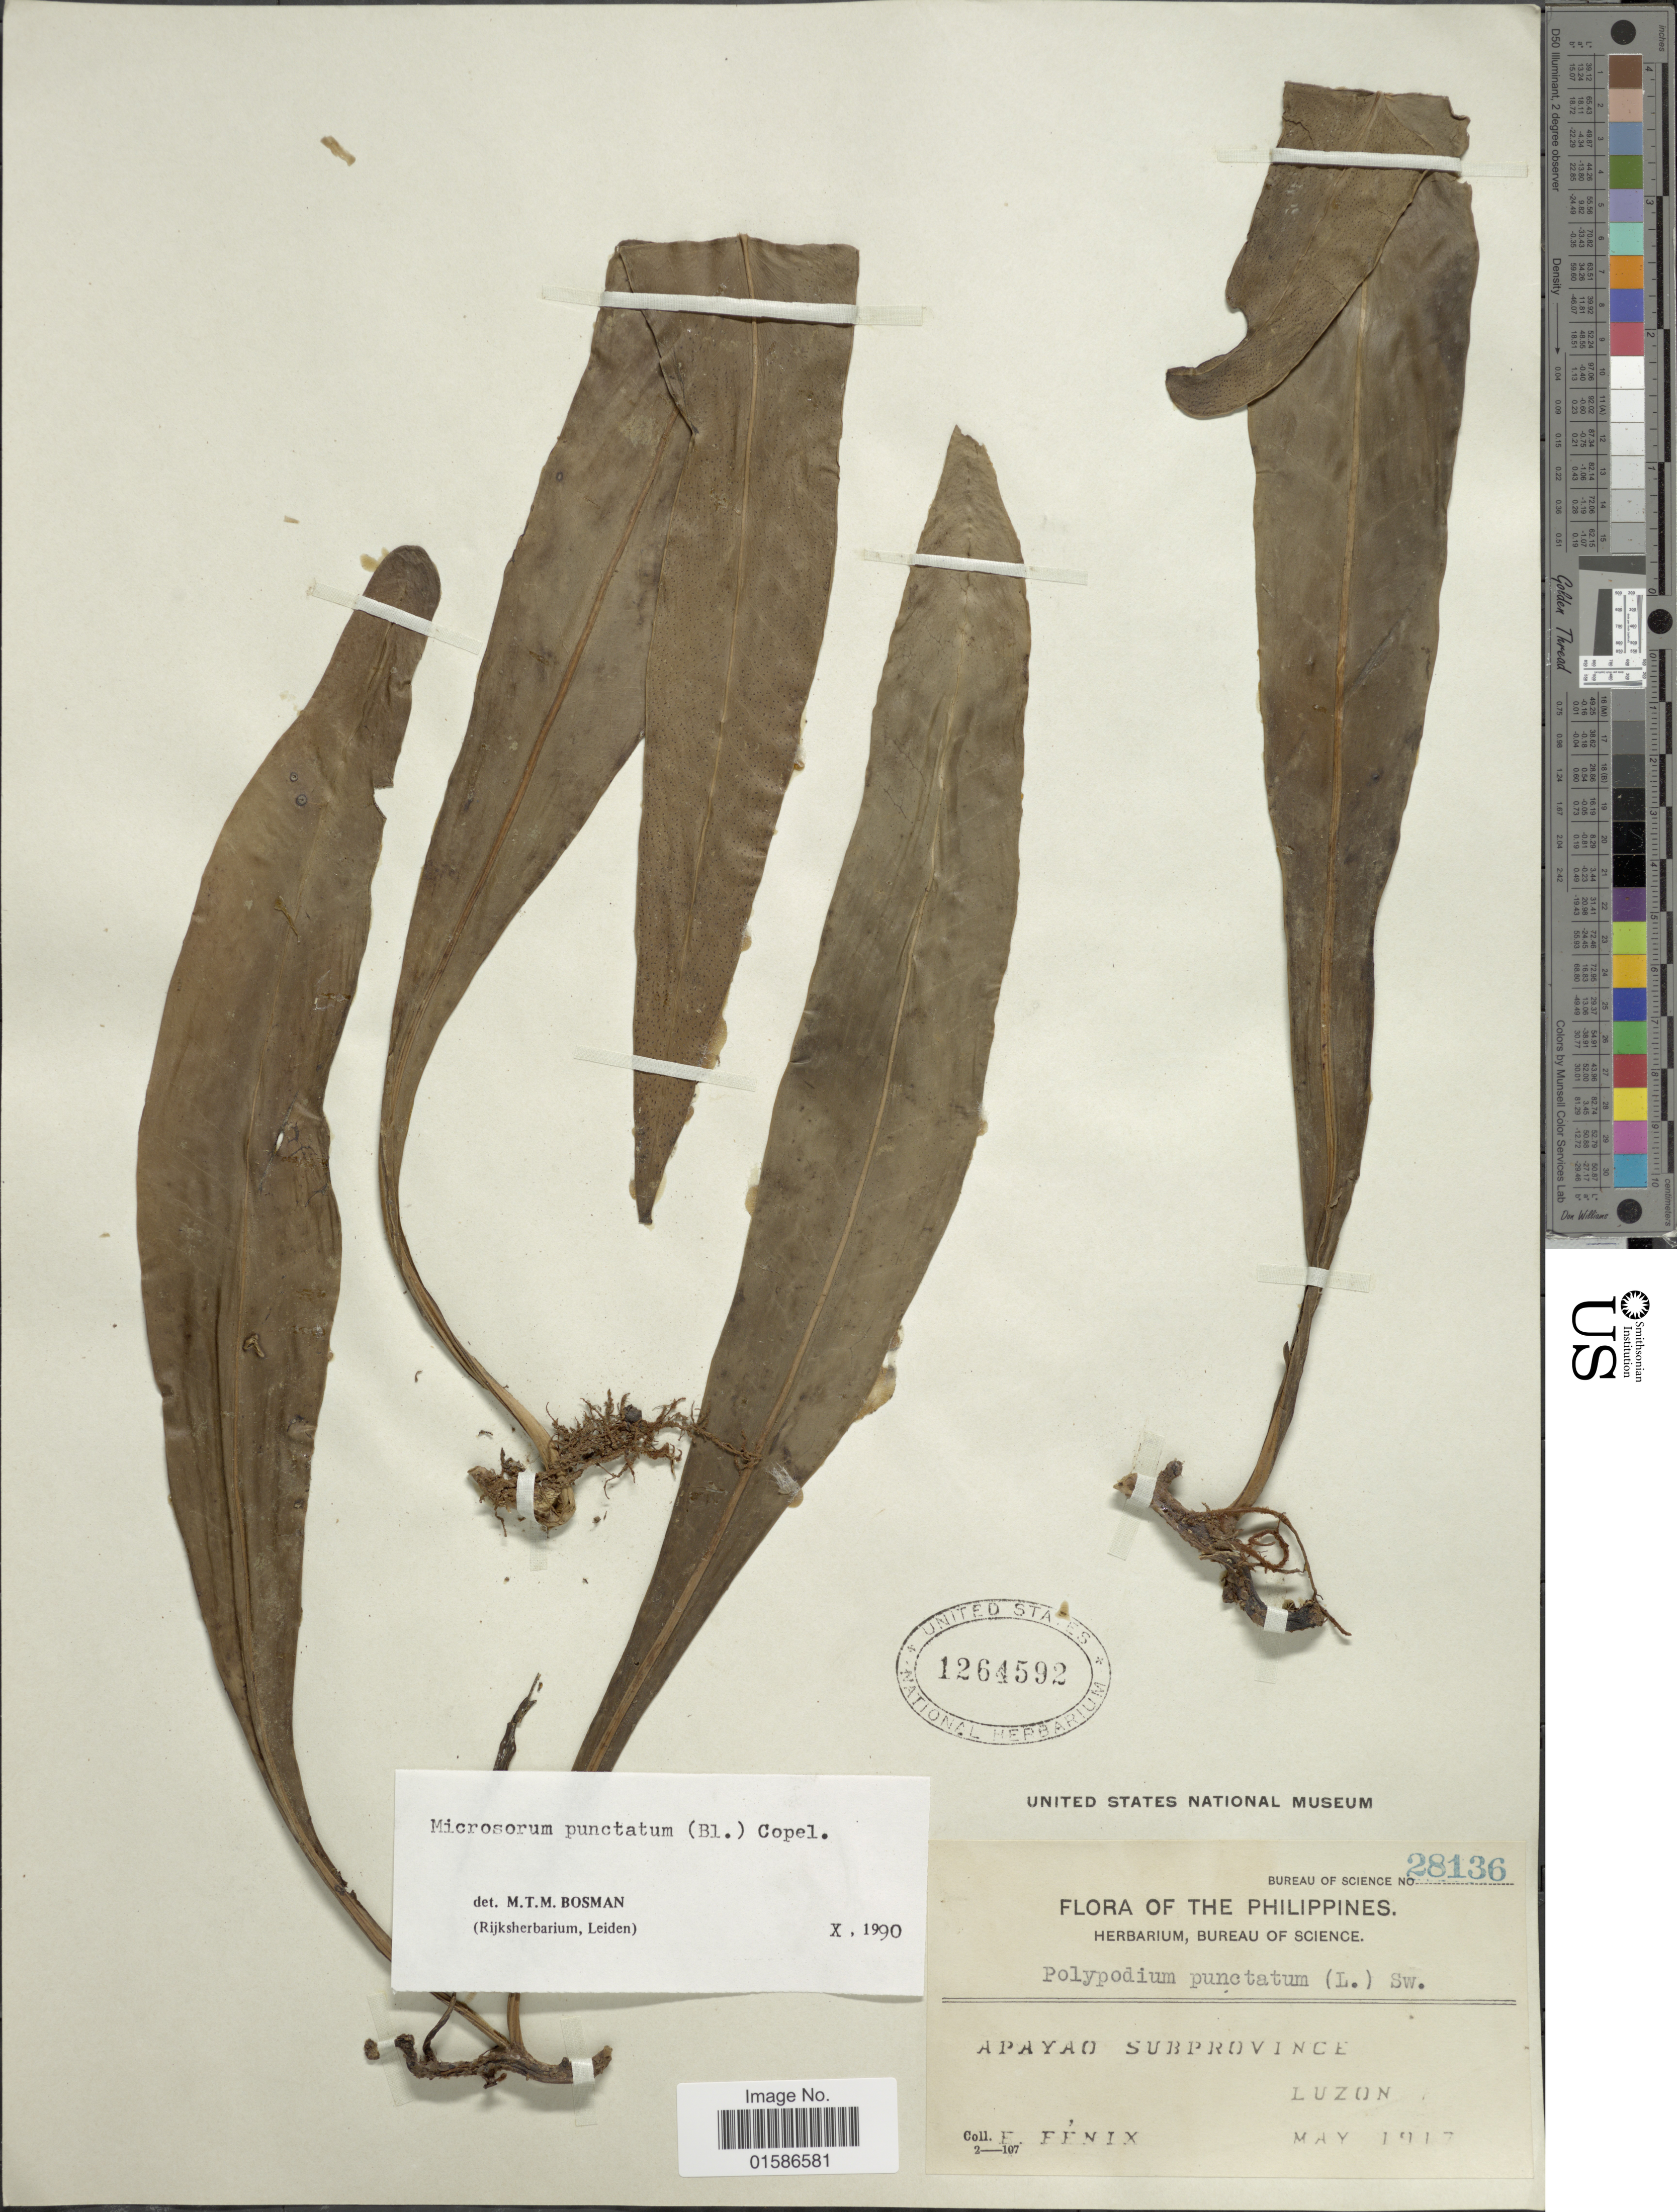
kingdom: Plantae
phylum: Tracheophyta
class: Polypodiopsida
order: Polypodiales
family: Polypodiaceae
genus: Microsorum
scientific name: Microsorum punctatum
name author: (L.) Copel.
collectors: E. Fénix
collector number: Bureau of Science 28136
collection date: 1917-05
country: Philippines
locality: Apayao Subprovince, Luzon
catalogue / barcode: US 1264592